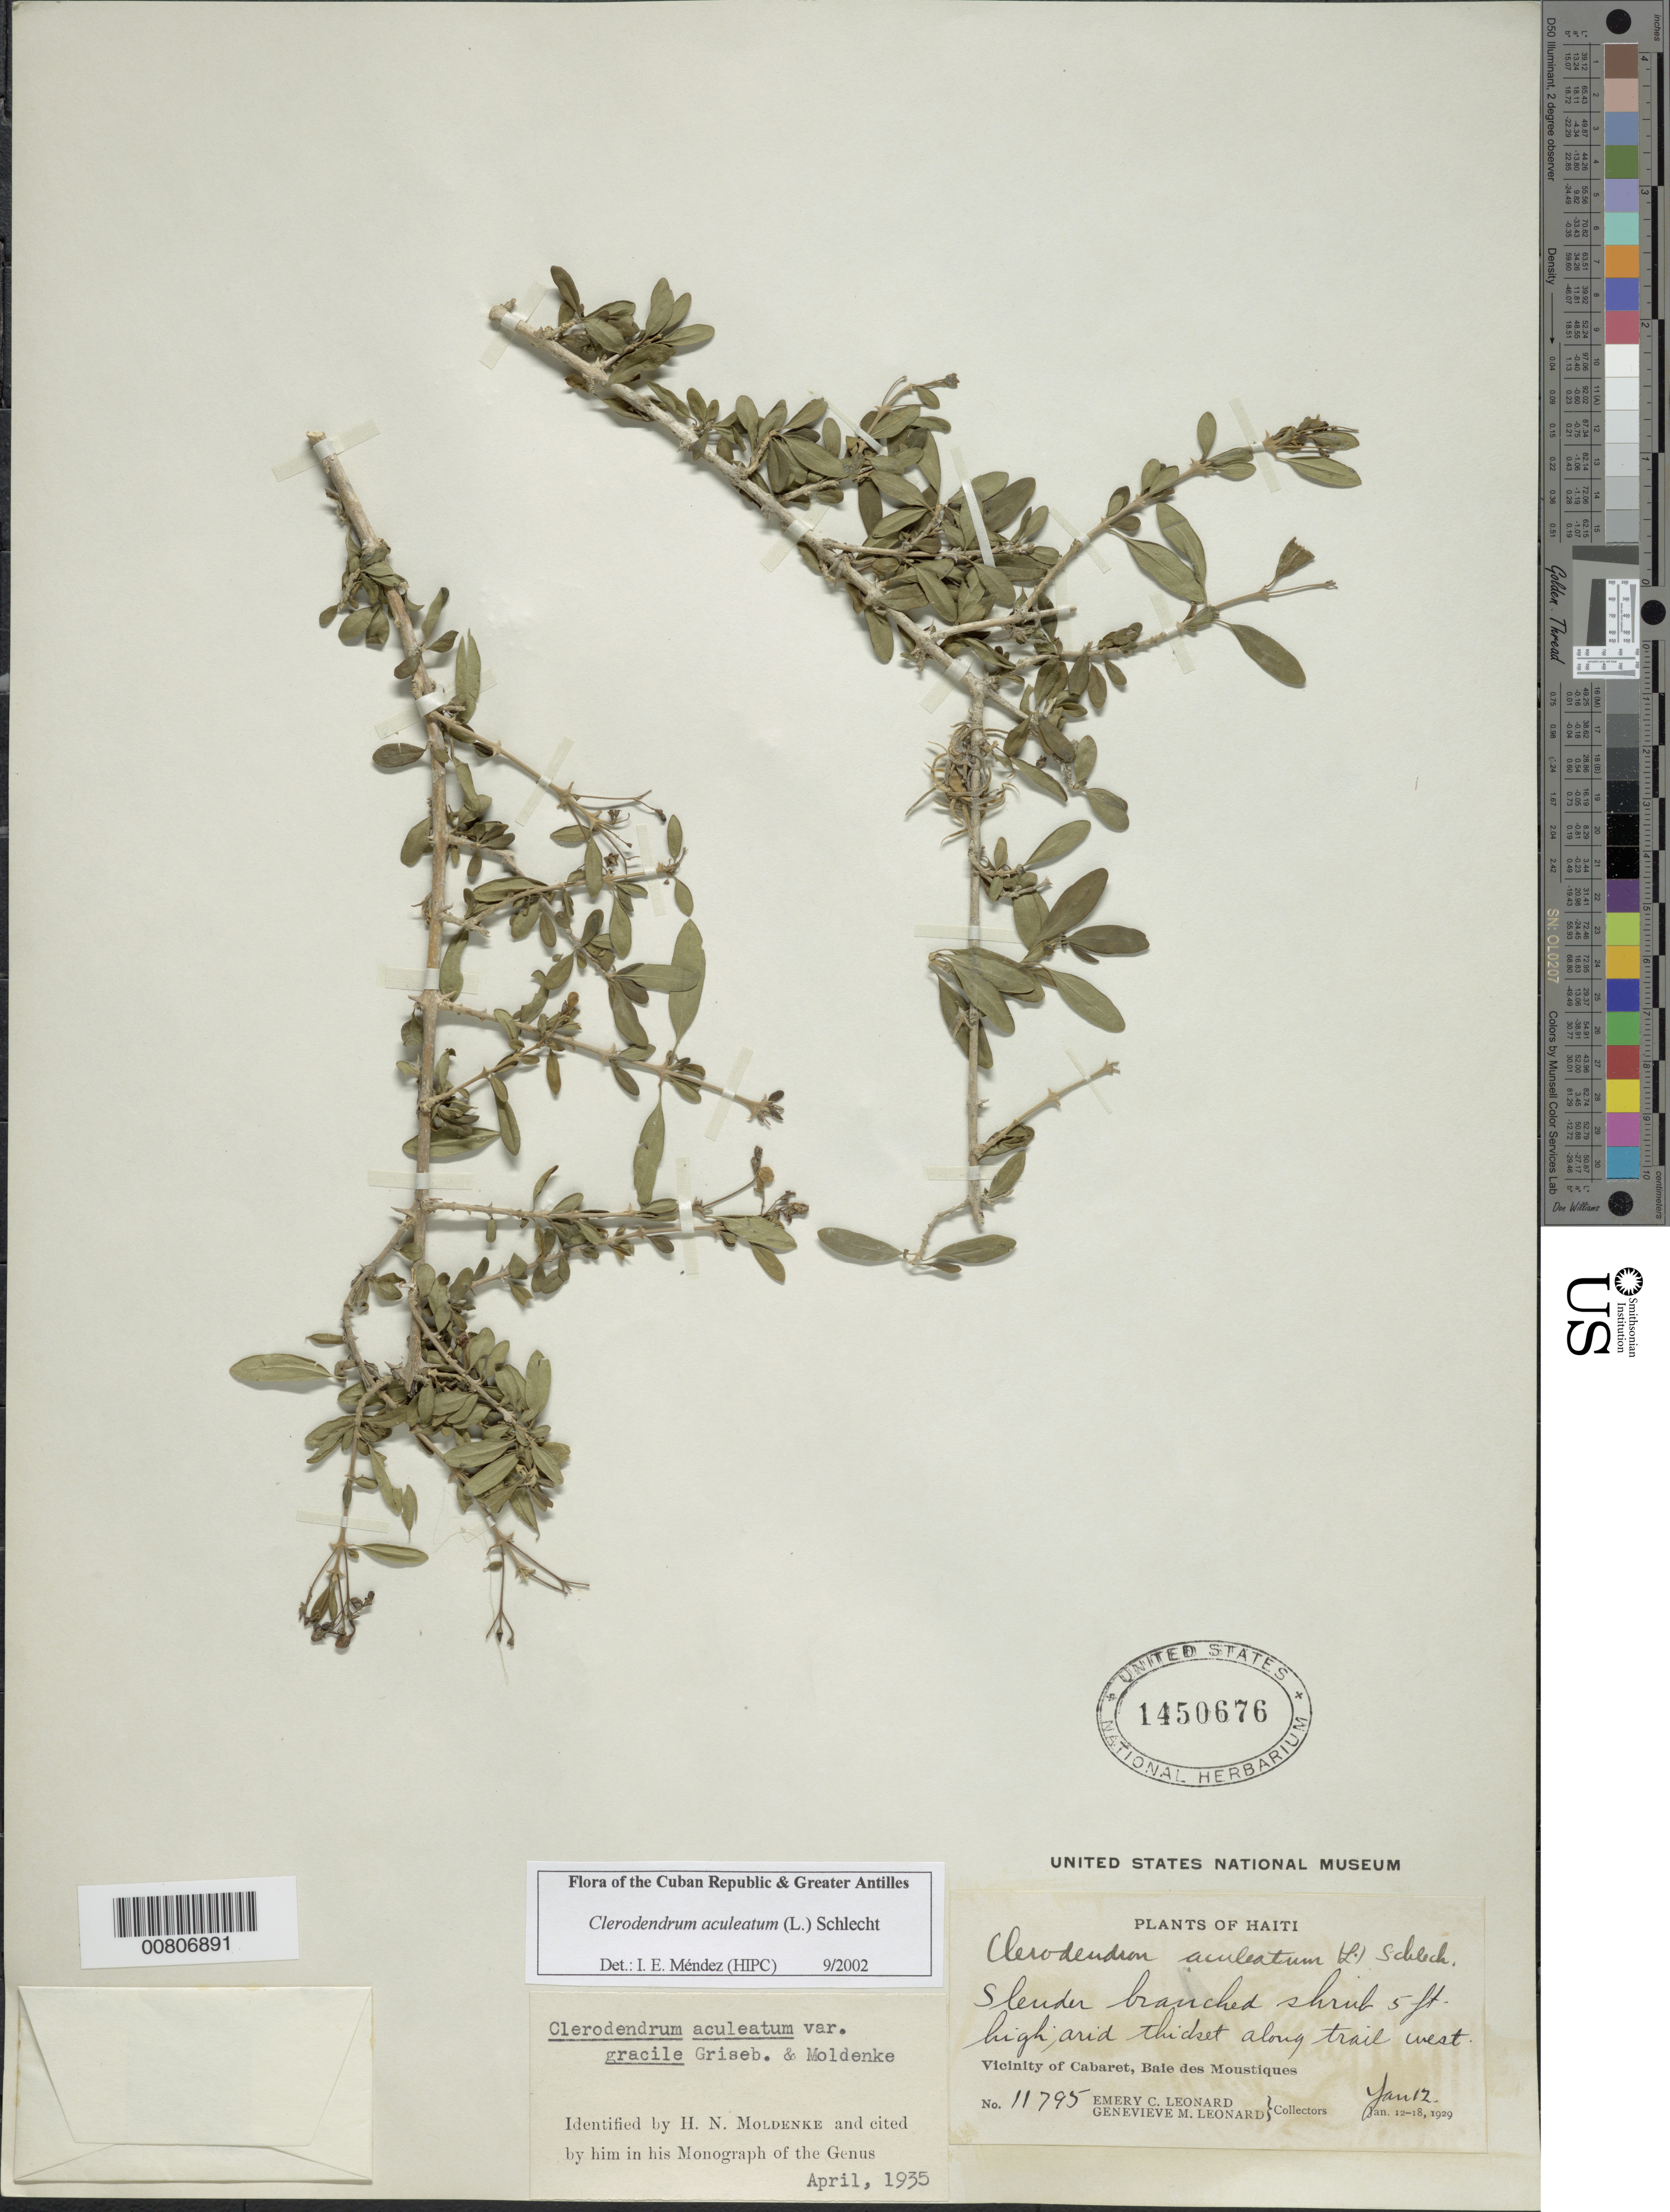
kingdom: Plantae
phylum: Tracheophyta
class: Magnoliopsida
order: Lamiales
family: Lamiaceae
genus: Clerodendrum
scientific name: Clerodendrum aculeatum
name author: (L.) Schltdl.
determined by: Méndez, Isidro E., (HIPC)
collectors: E. C. Leonard & G. M. Leonard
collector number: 11795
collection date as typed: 12 Jan 1929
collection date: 1929-01-12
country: Haiti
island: Hispaniola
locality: Baie des Moustiques, Cabaret, trail west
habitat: Arid thicket along trail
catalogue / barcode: US 1450676